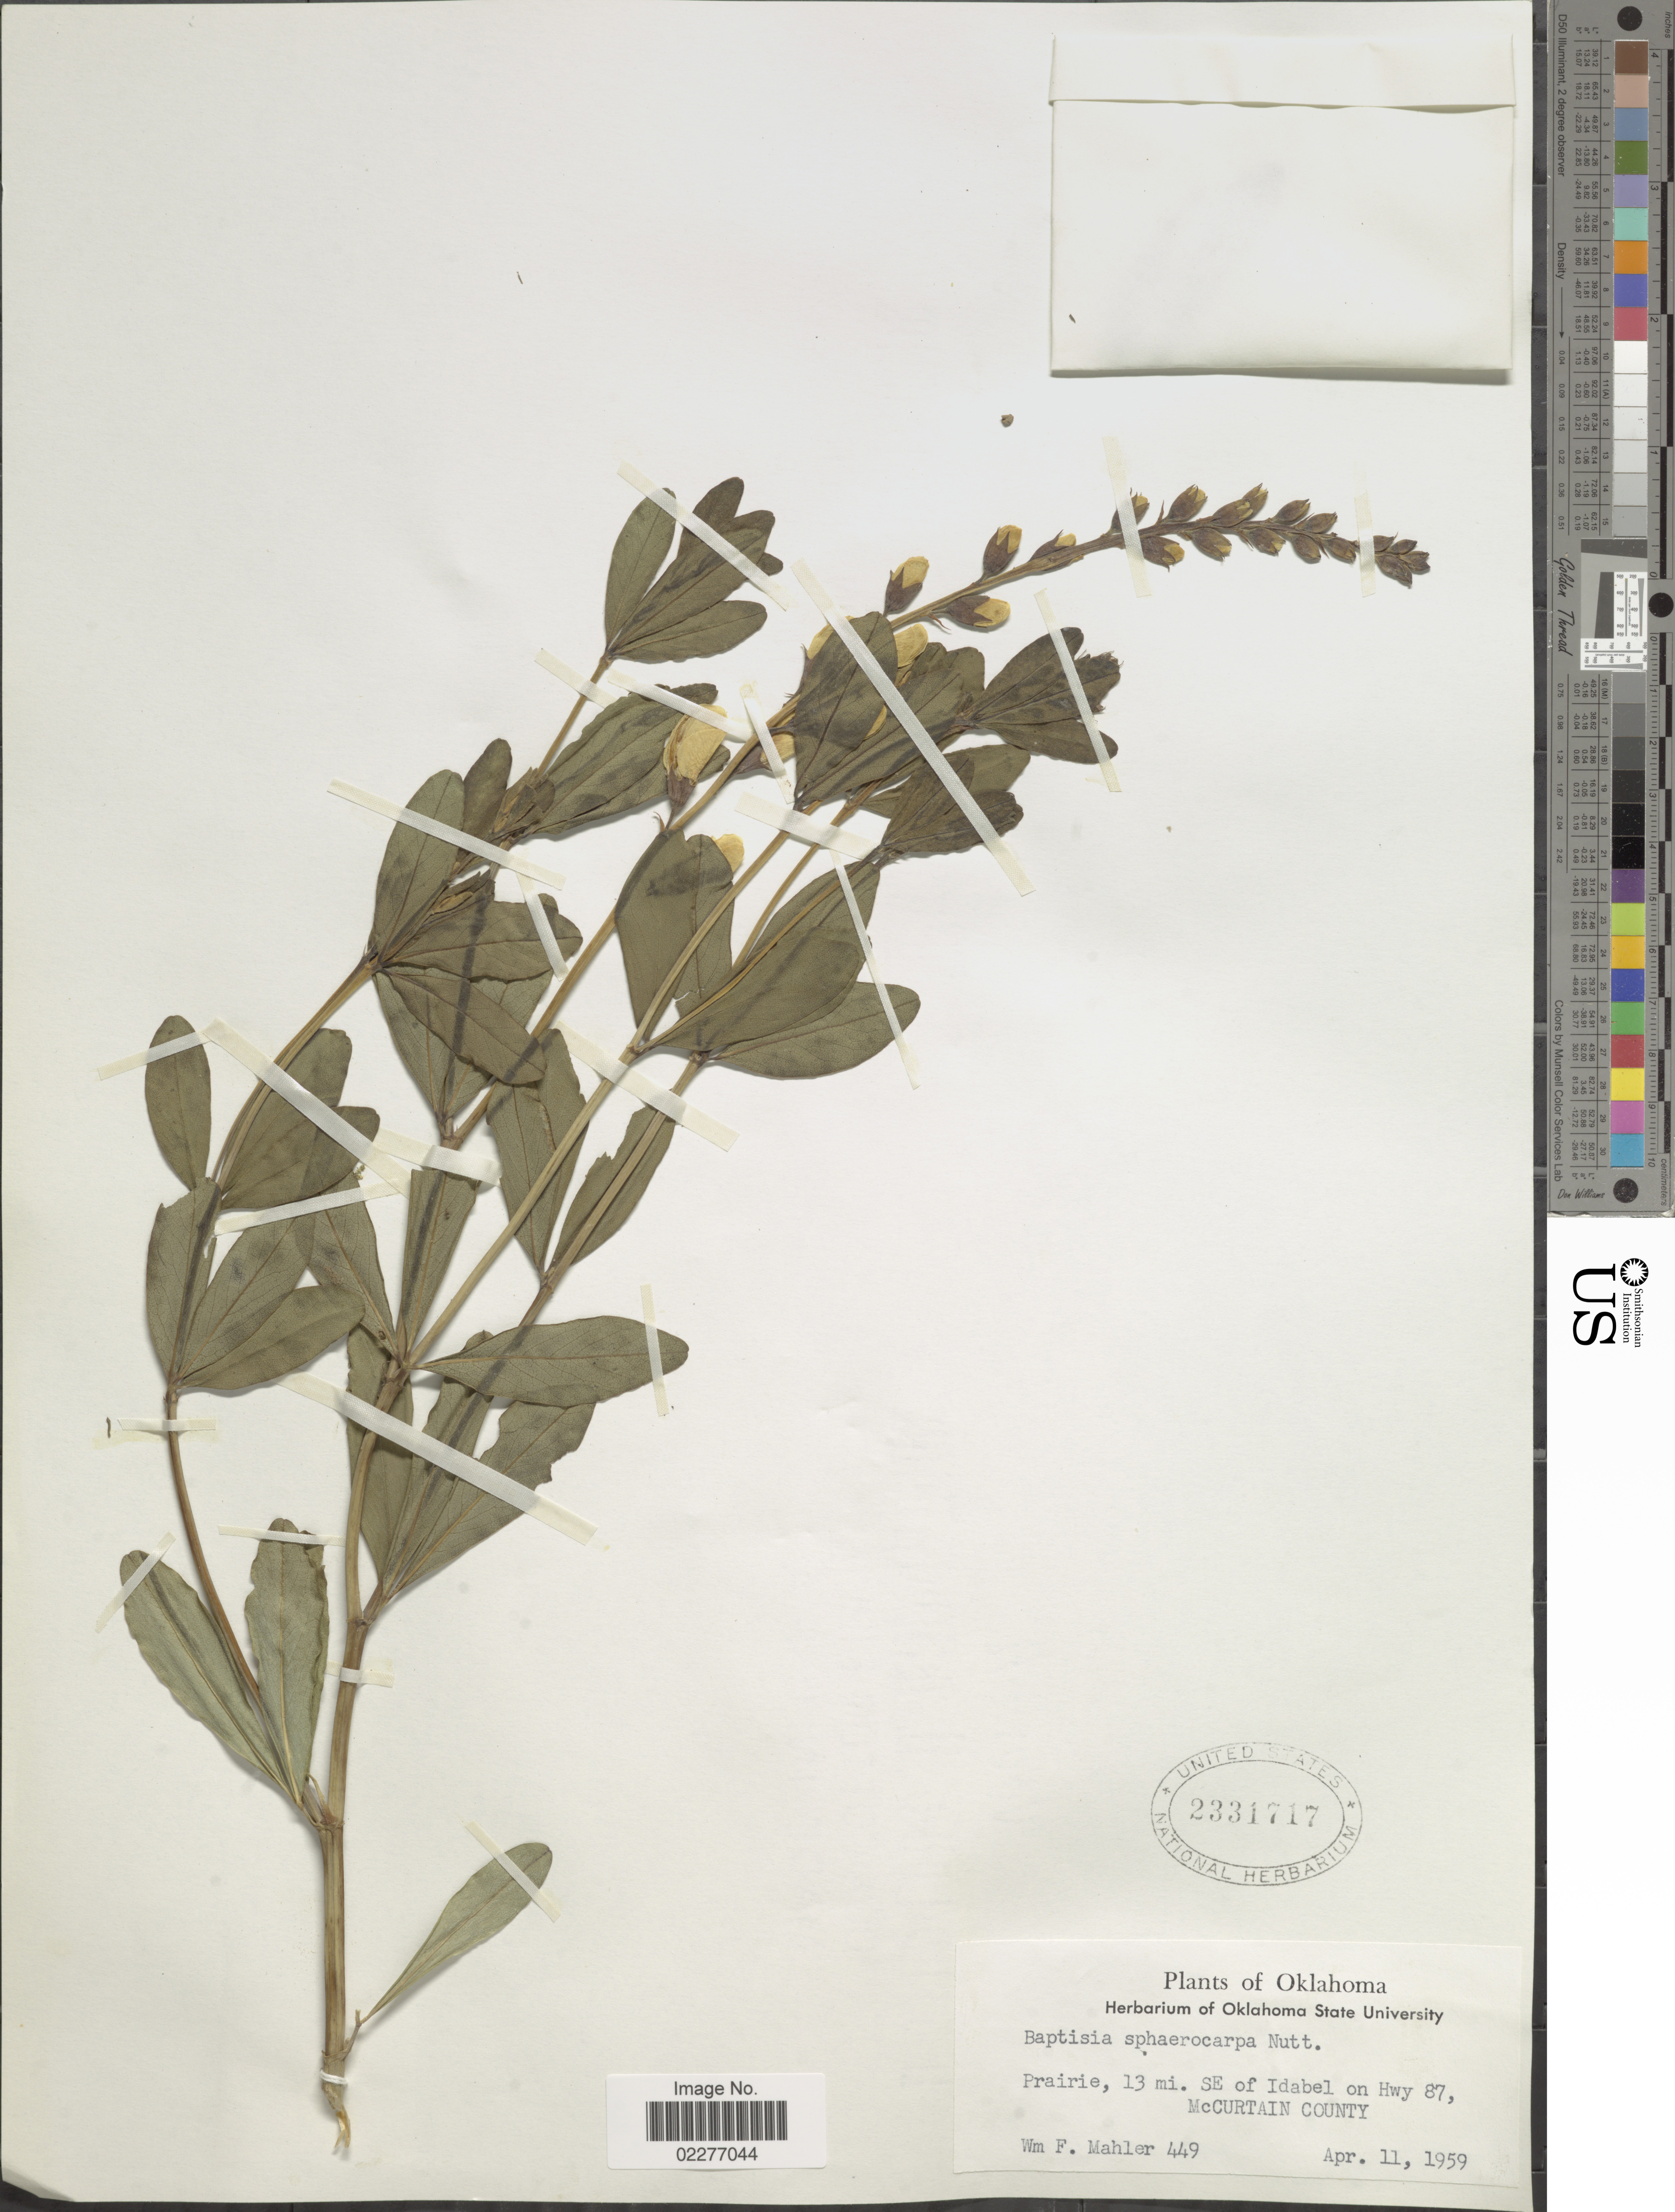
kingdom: Plantae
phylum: Tracheophyta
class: Magnoliopsida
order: Fabales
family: Fabaceae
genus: Baptisia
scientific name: Baptisia sphaerocarpa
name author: Nutt.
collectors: W. F. Mahler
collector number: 449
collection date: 1959-04-11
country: United States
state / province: Oklahoma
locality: Prairie, 13 mi. SE of Idabel on Hwy 87, McCurtain County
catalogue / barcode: US 2331717